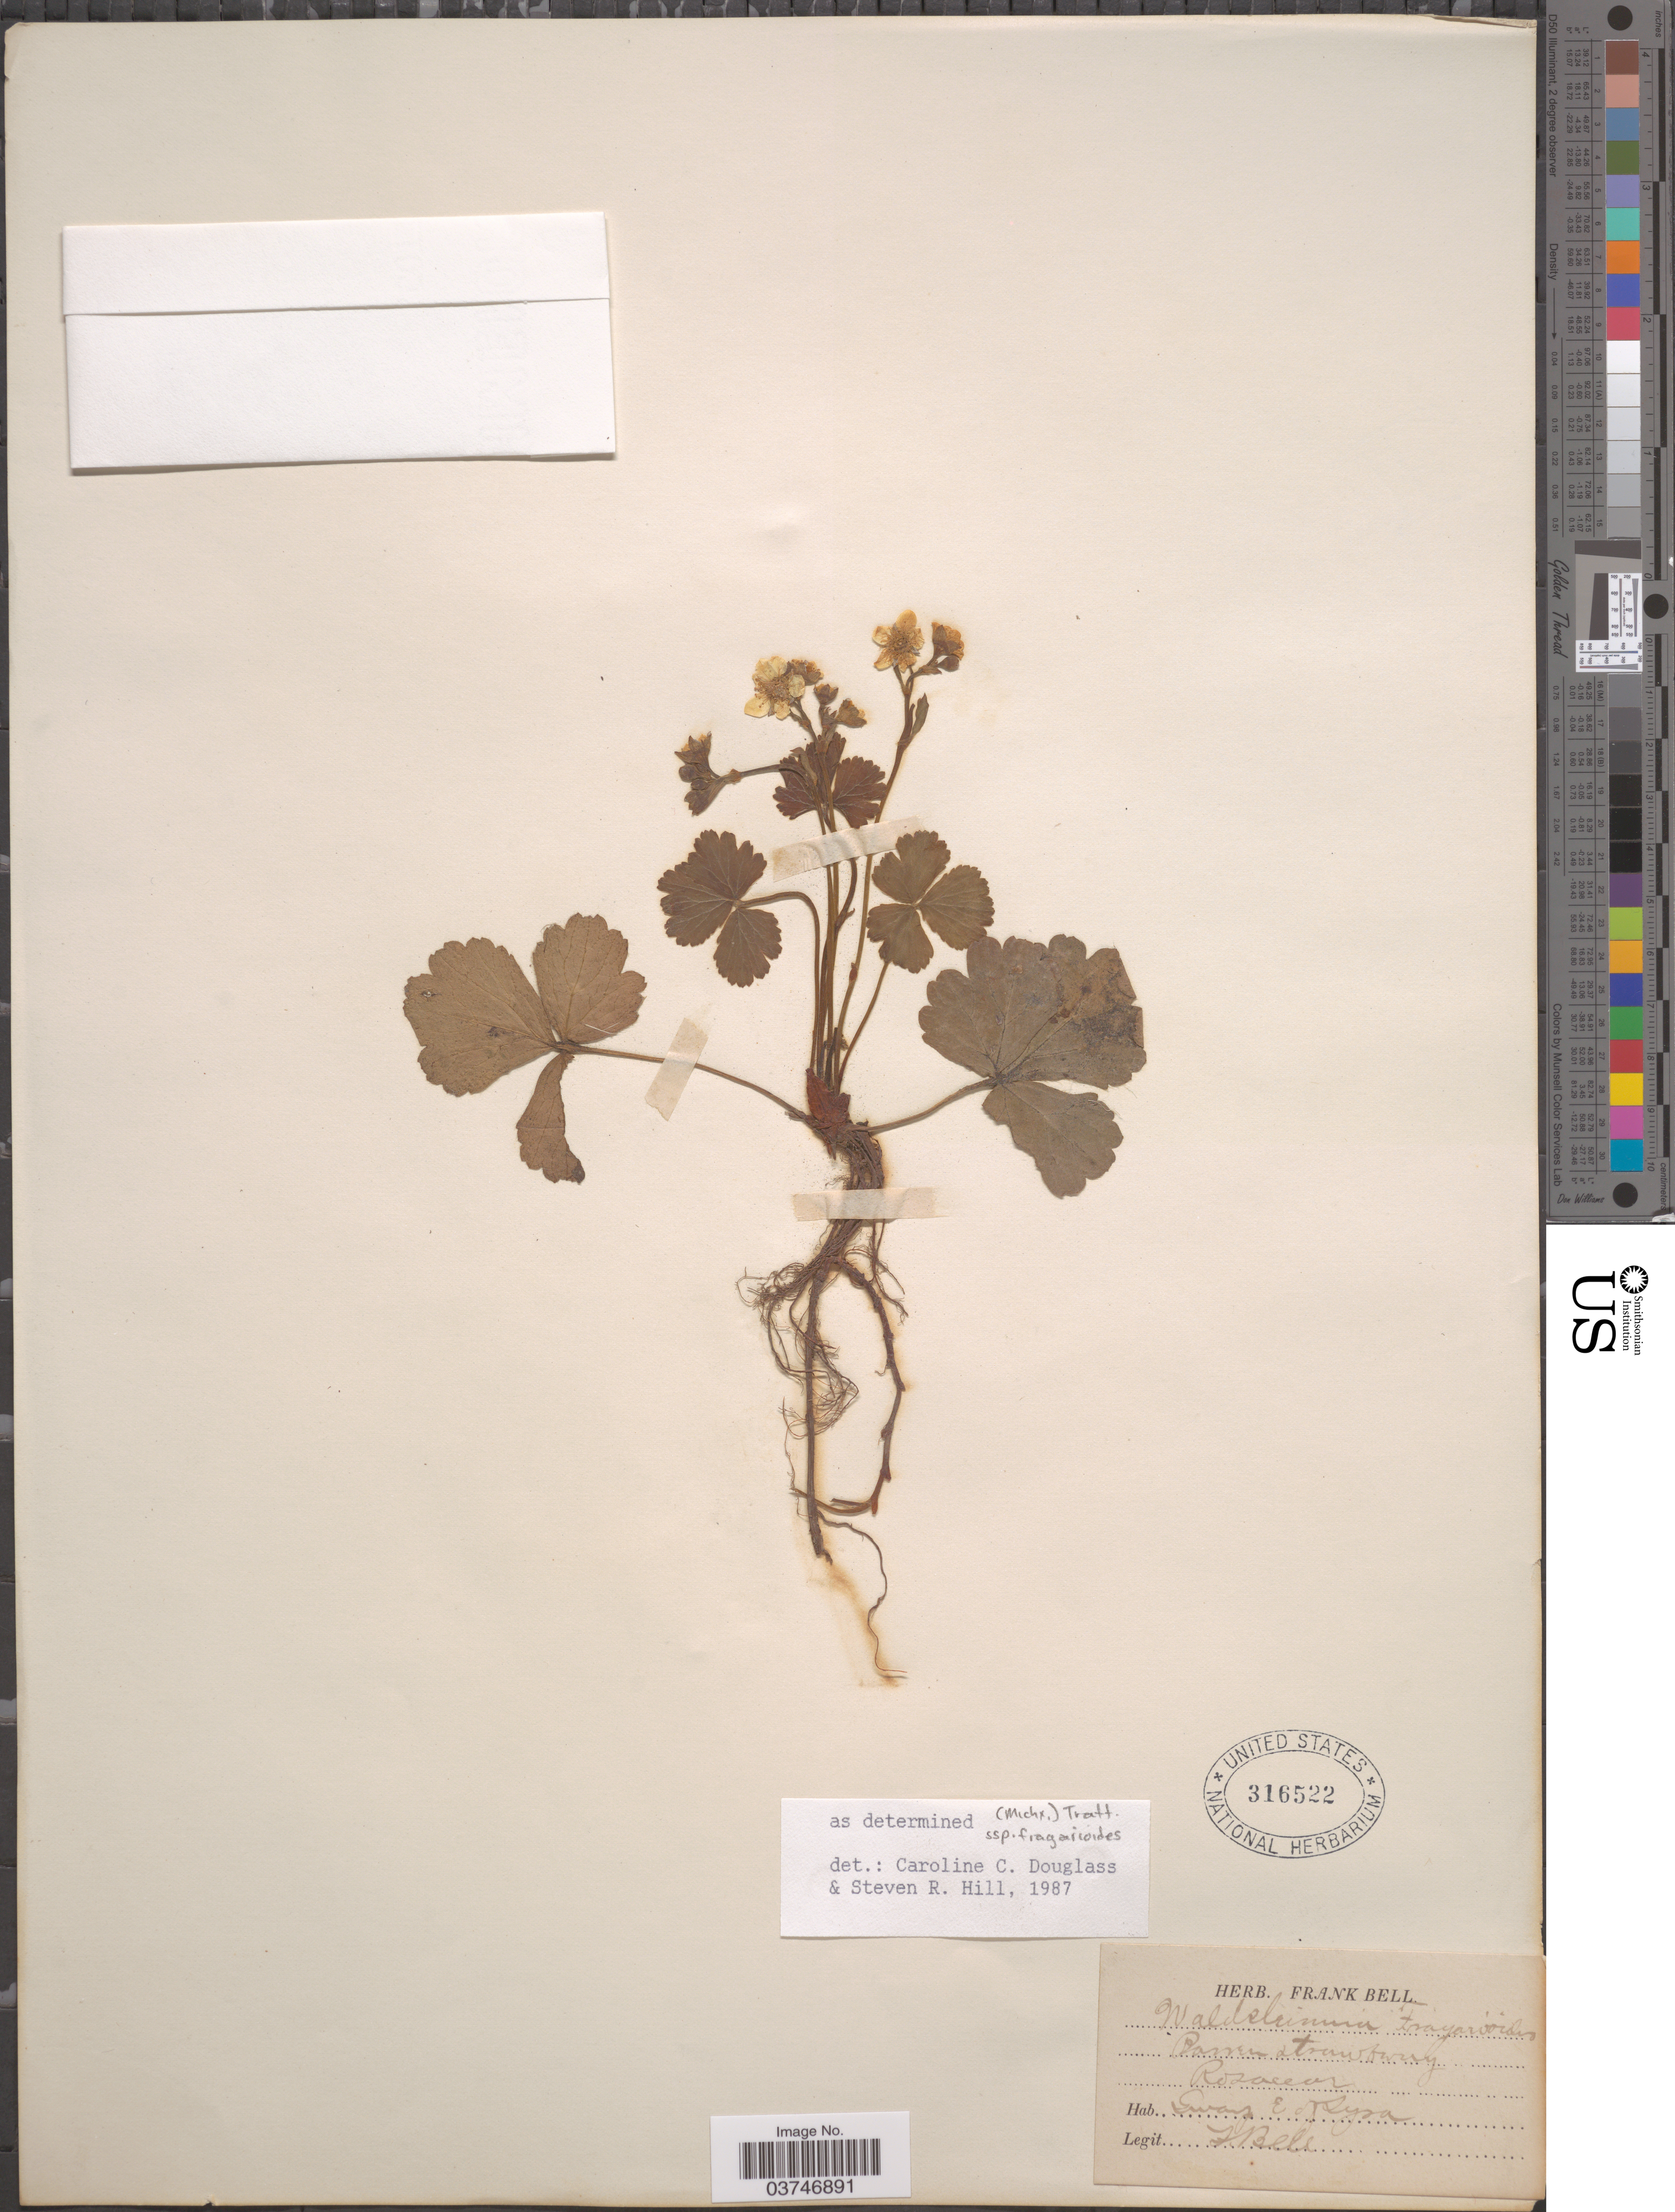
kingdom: Plantae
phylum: Tracheophyta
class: Magnoliopsida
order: Rosales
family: Rosaceae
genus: Waldsteinia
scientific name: Waldsteinia fragarioides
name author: (Michx.) Tratt.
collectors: F. Bell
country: United States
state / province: New York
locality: Swamp E. of Syra.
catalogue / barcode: US 316522